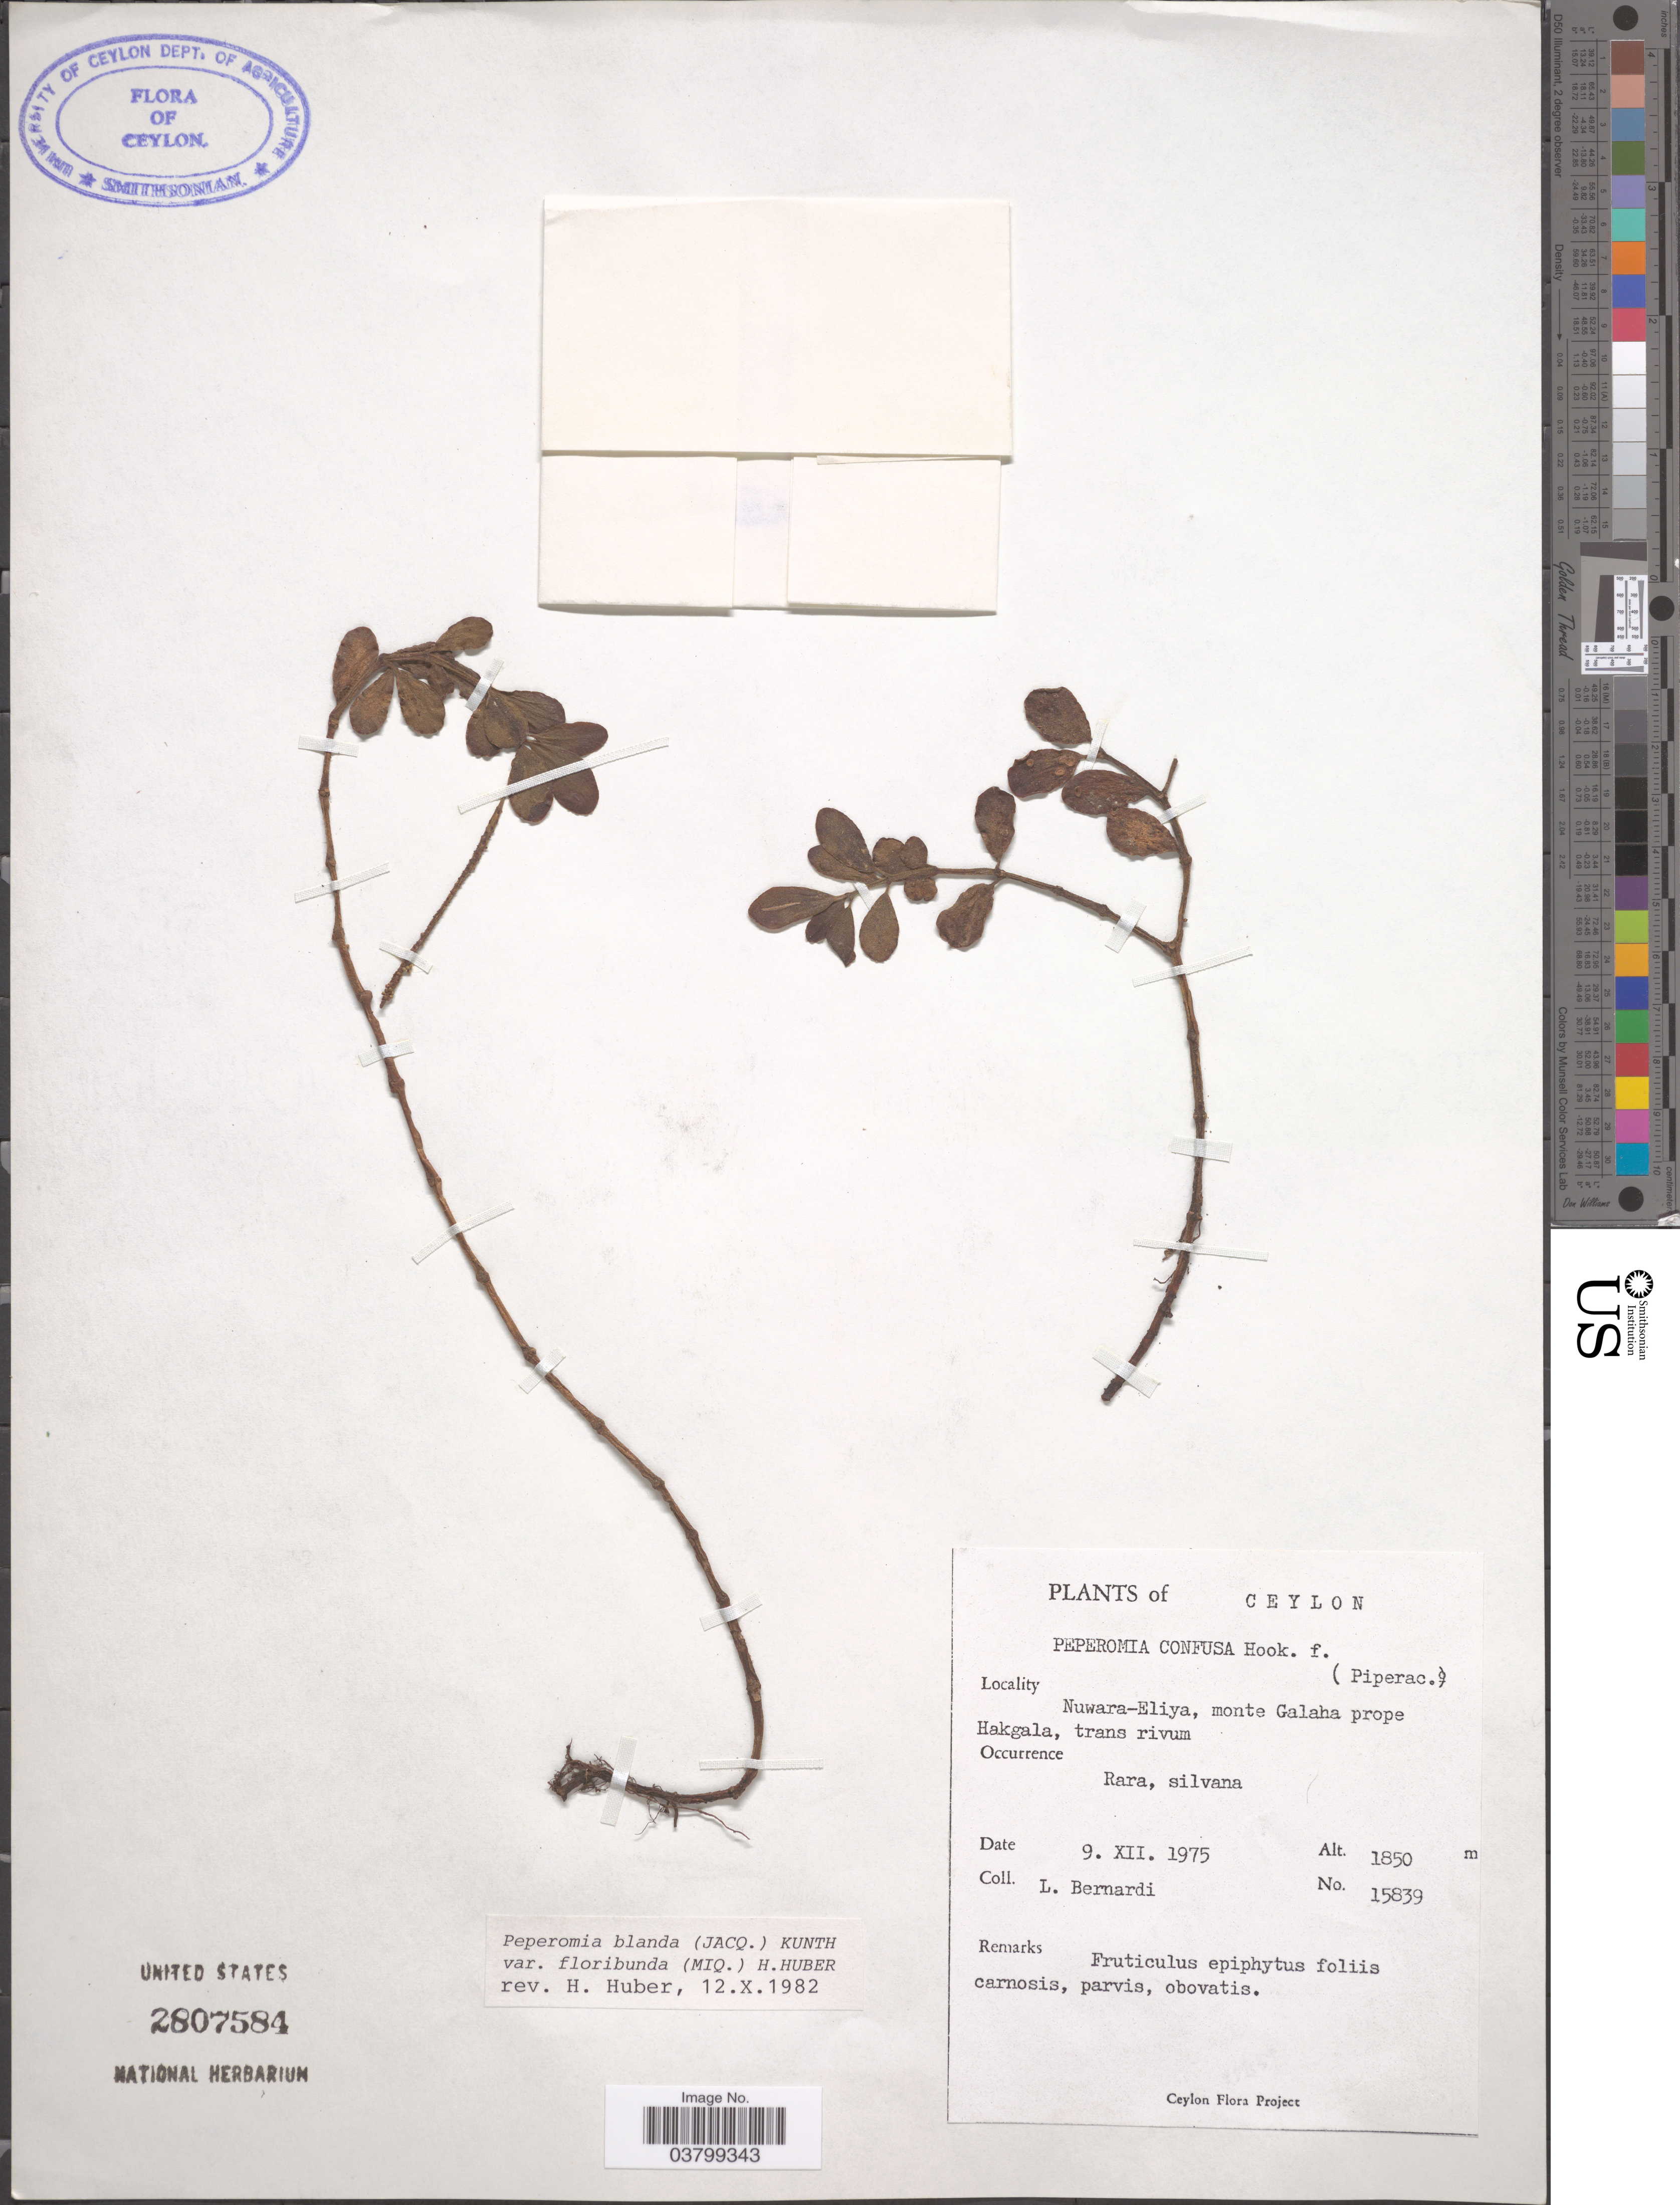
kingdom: Plantae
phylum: Tracheophyta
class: Magnoliopsida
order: Piperales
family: Piperaceae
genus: Peperomia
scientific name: Peperomia blanda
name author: (Jacq.) Kunth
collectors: L. Bernardi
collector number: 15839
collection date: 1975-12-09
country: Sri Lanka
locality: Ceylon. Nuwara-Eliya, monte Galaha prope Hakgala, trans rivum.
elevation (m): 1850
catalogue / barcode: US 2807584